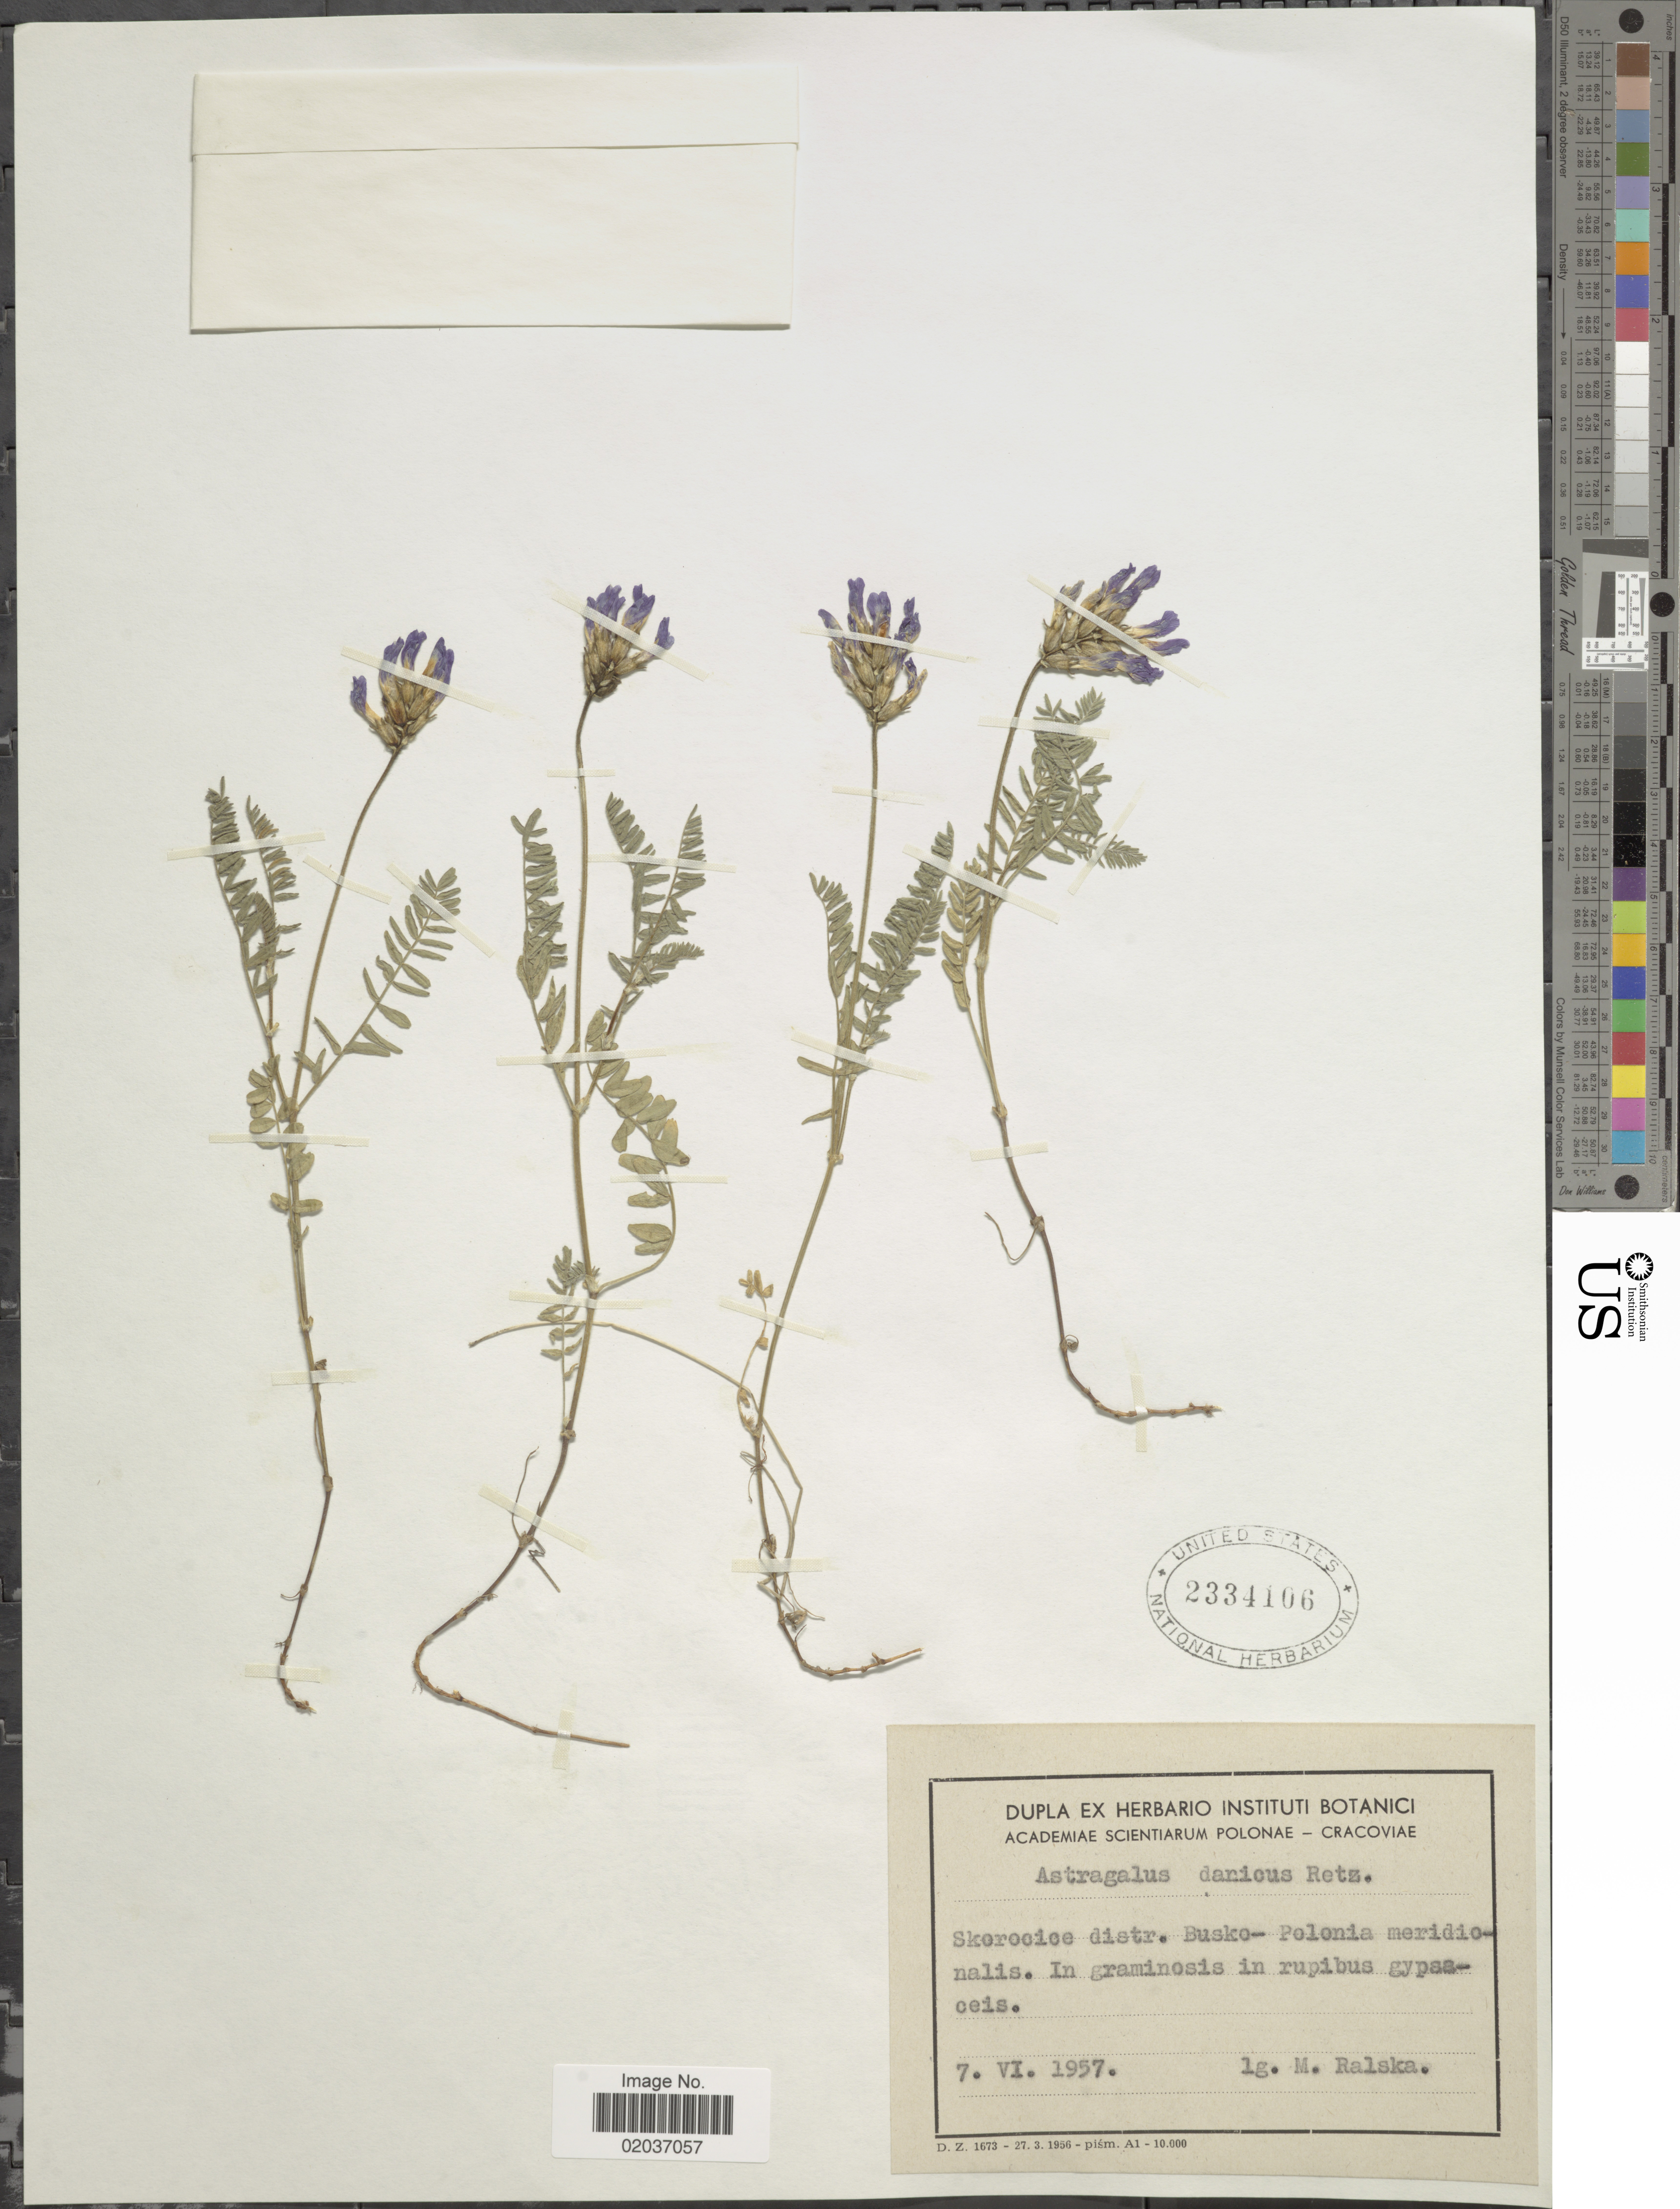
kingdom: Plantae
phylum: Tracheophyta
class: Magnoliopsida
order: Fabales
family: Fabaceae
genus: Astragalus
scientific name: Astragalus danicus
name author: Retz.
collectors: M. Ralska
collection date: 1957-06-07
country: Poland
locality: Skorocice distr. Busko- Polonia meridionalis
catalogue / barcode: US 2334106